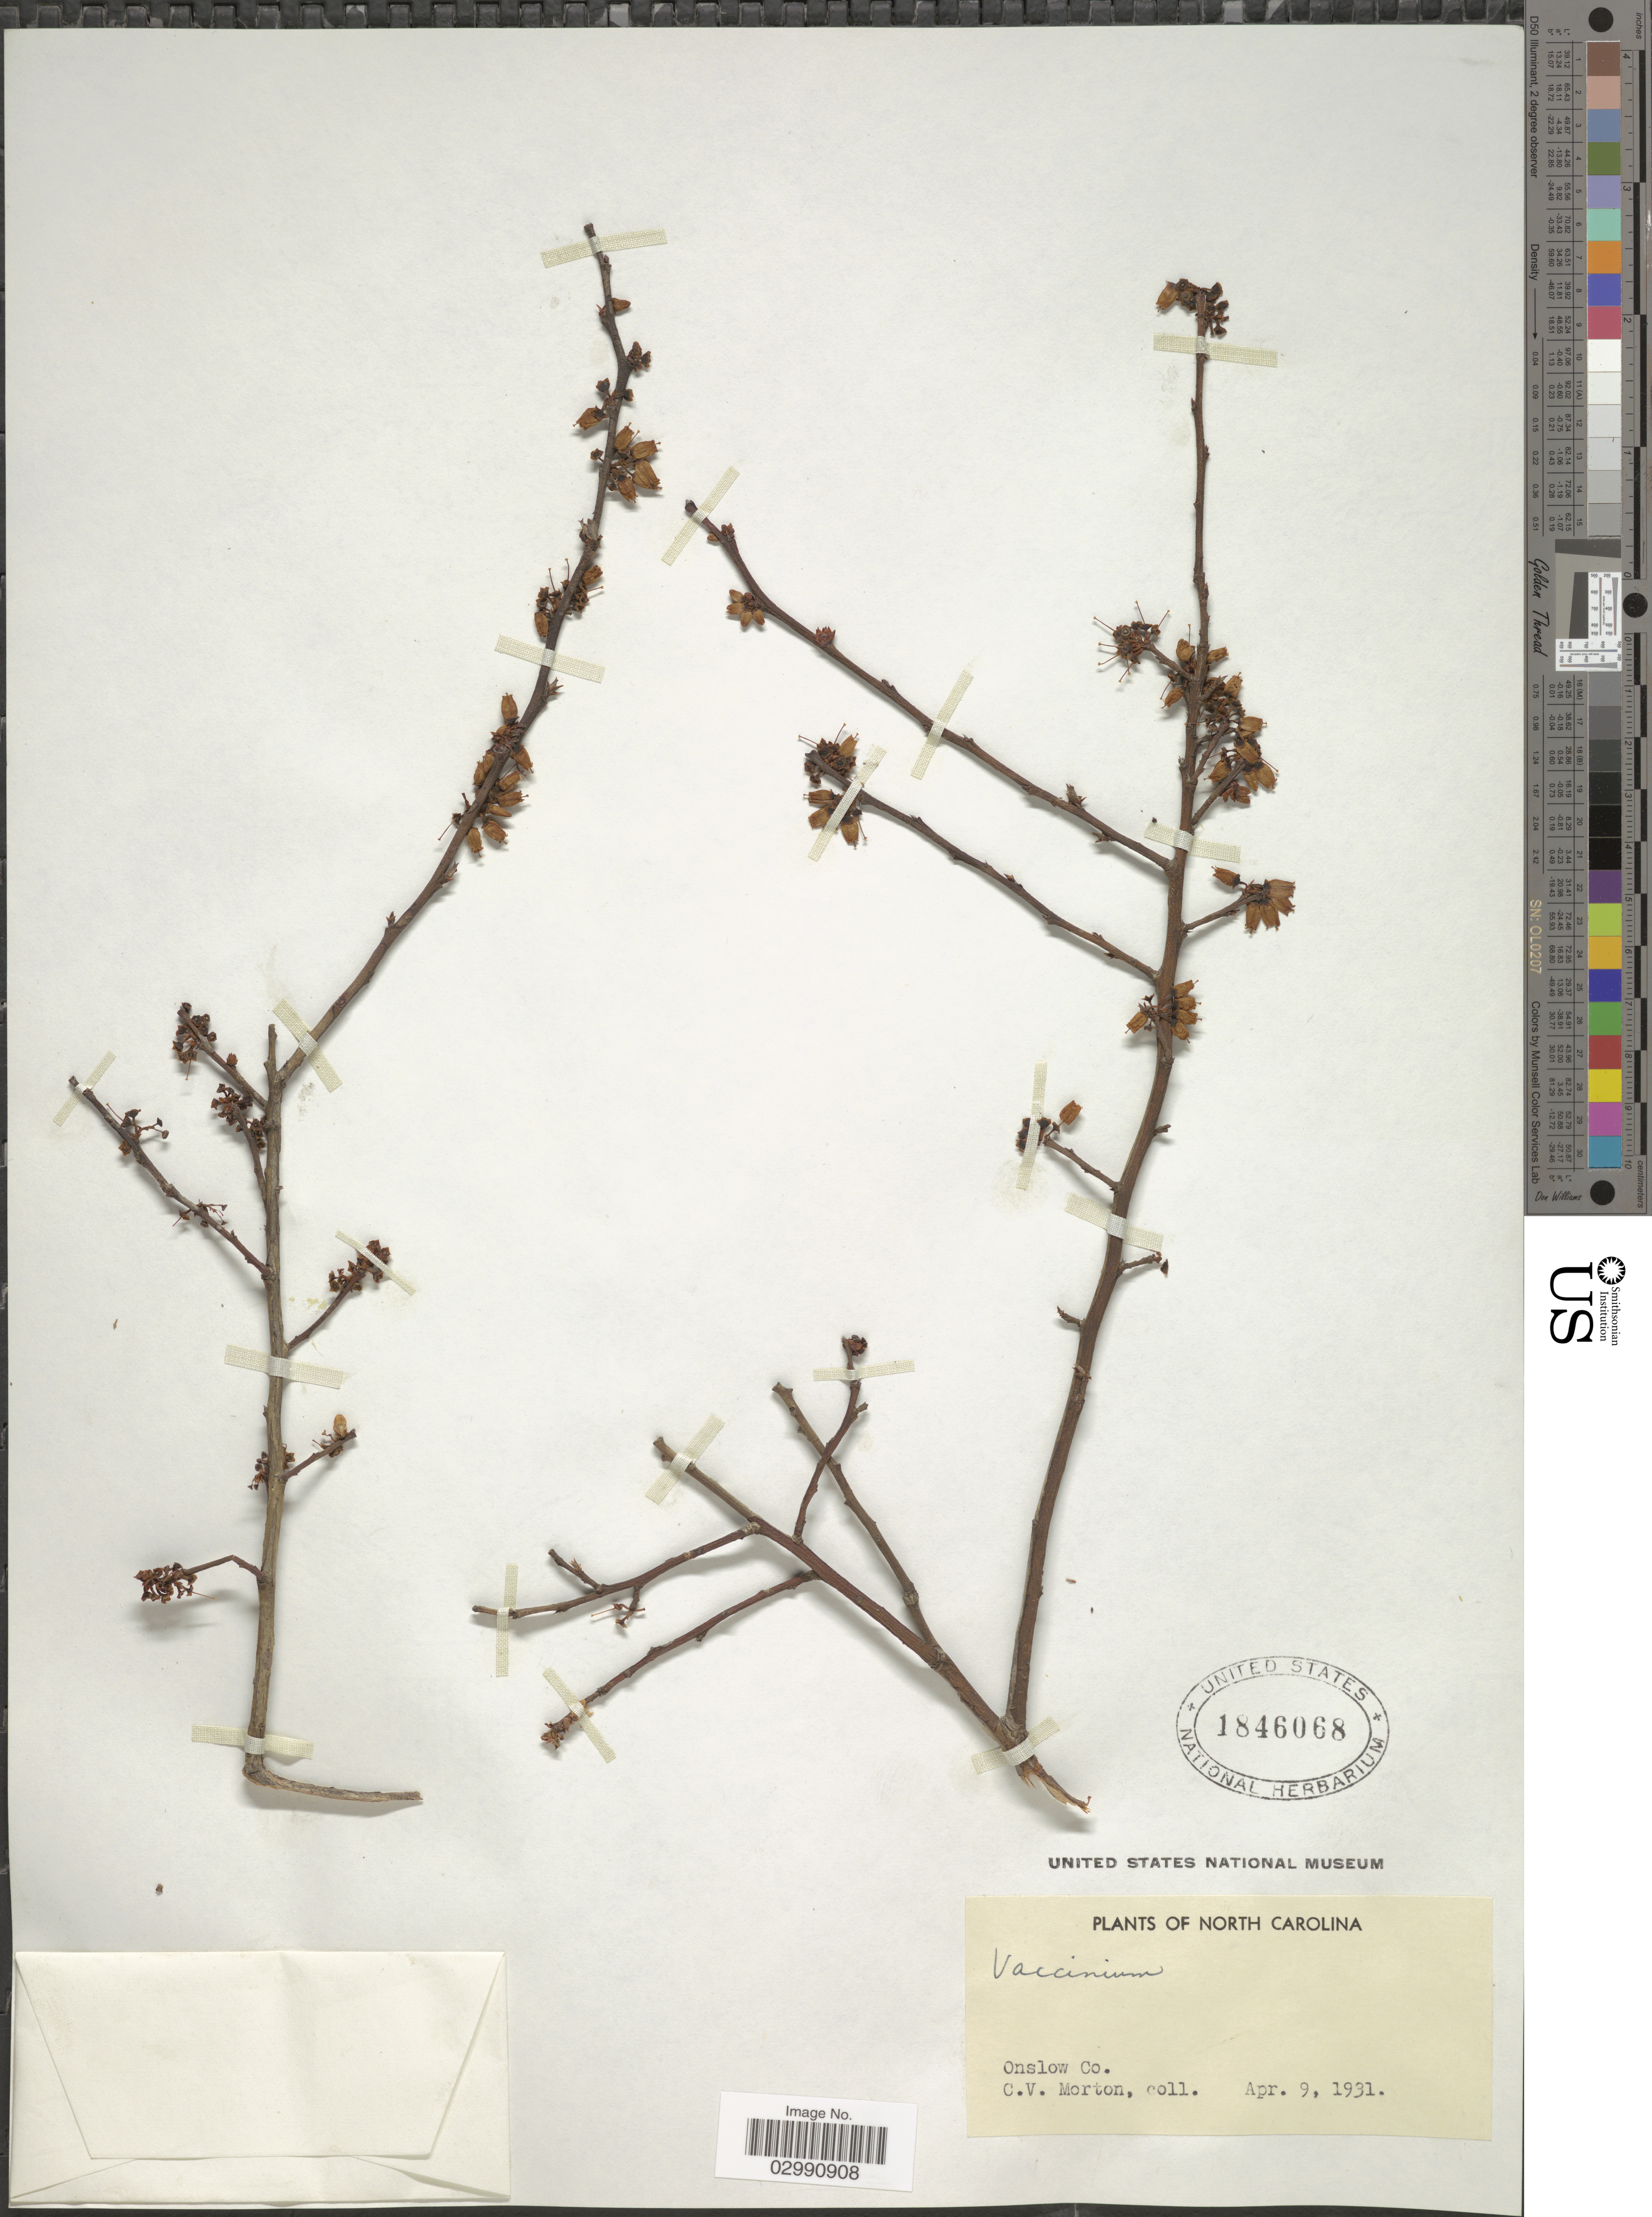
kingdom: Plantae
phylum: Tracheophyta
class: Magnoliopsida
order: Ericales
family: Ericaceae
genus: Vaccinium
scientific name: Vaccinium sp.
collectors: C. V. Morton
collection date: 1931-04-09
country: United States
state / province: North Carolina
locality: Onslow Co.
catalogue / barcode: US 1846068